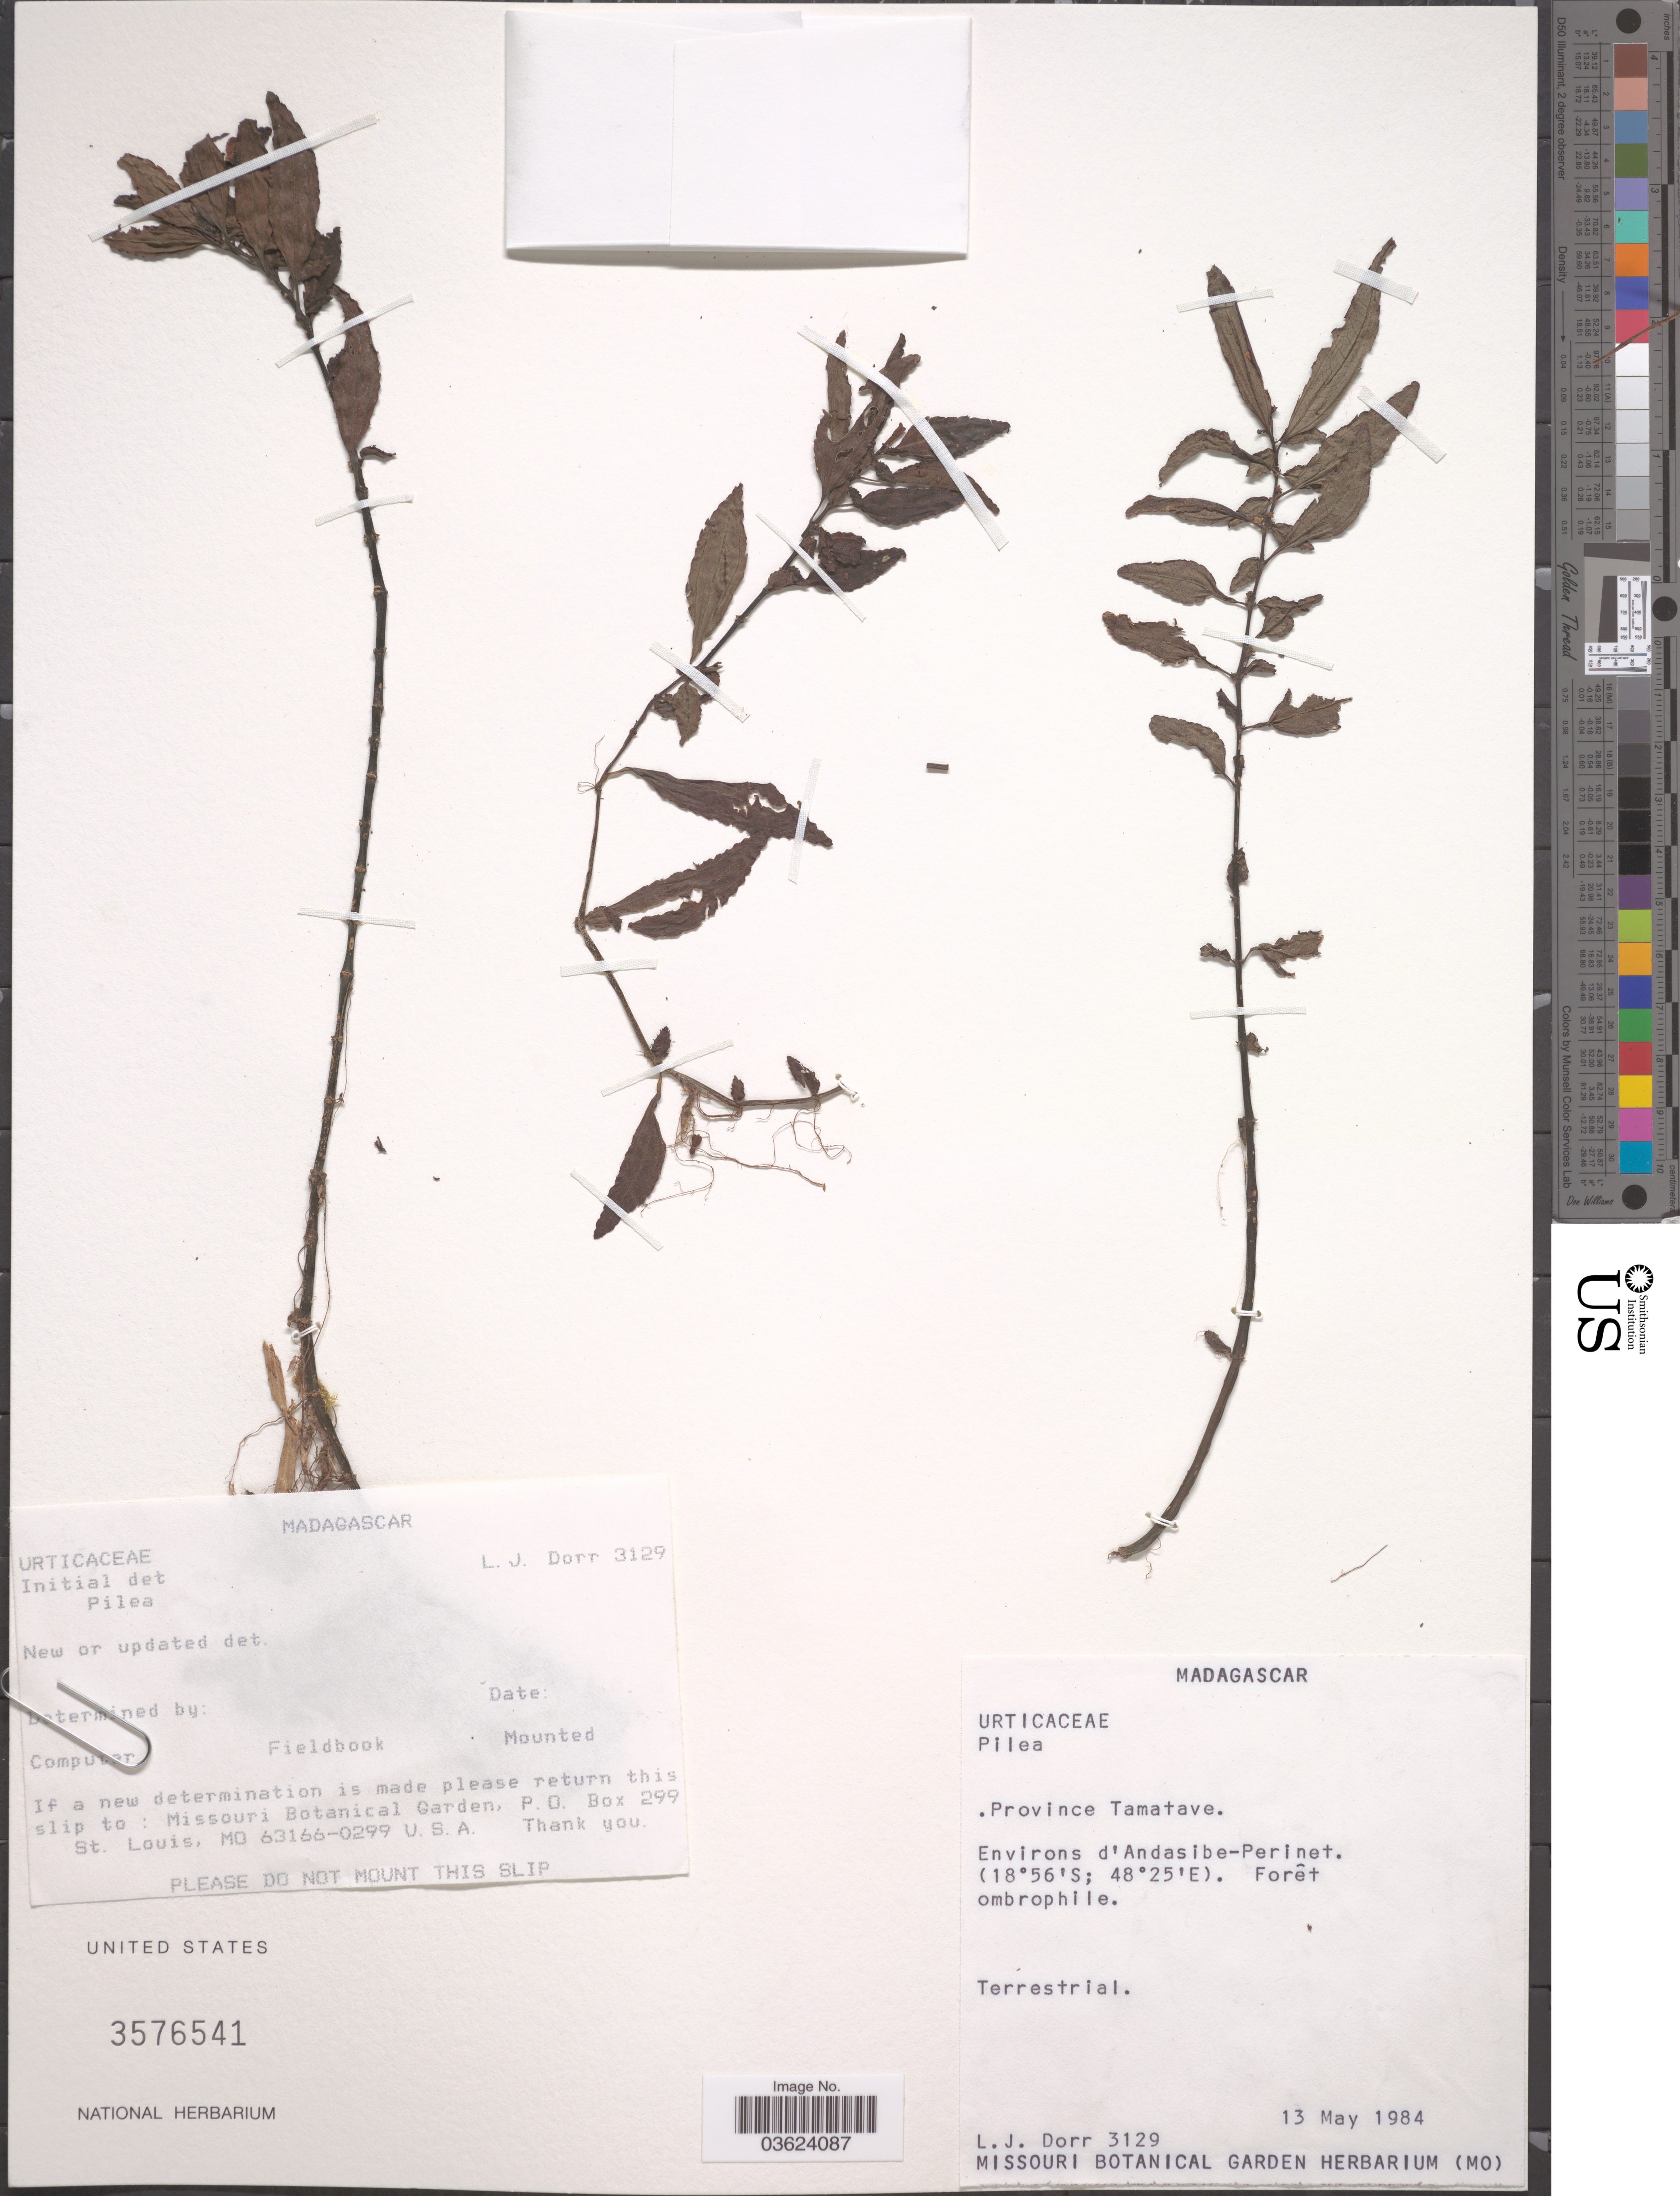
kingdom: Plantae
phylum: Tracheophyta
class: Magnoliopsida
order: Rosales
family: Urticaceae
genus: Adicea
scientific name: Adicea sp.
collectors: L. J. Dorr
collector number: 3129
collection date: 1984-05-13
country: Madagascar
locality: Province Tamatave. Environs d'Andasibe-Perinet.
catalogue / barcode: US 3576541